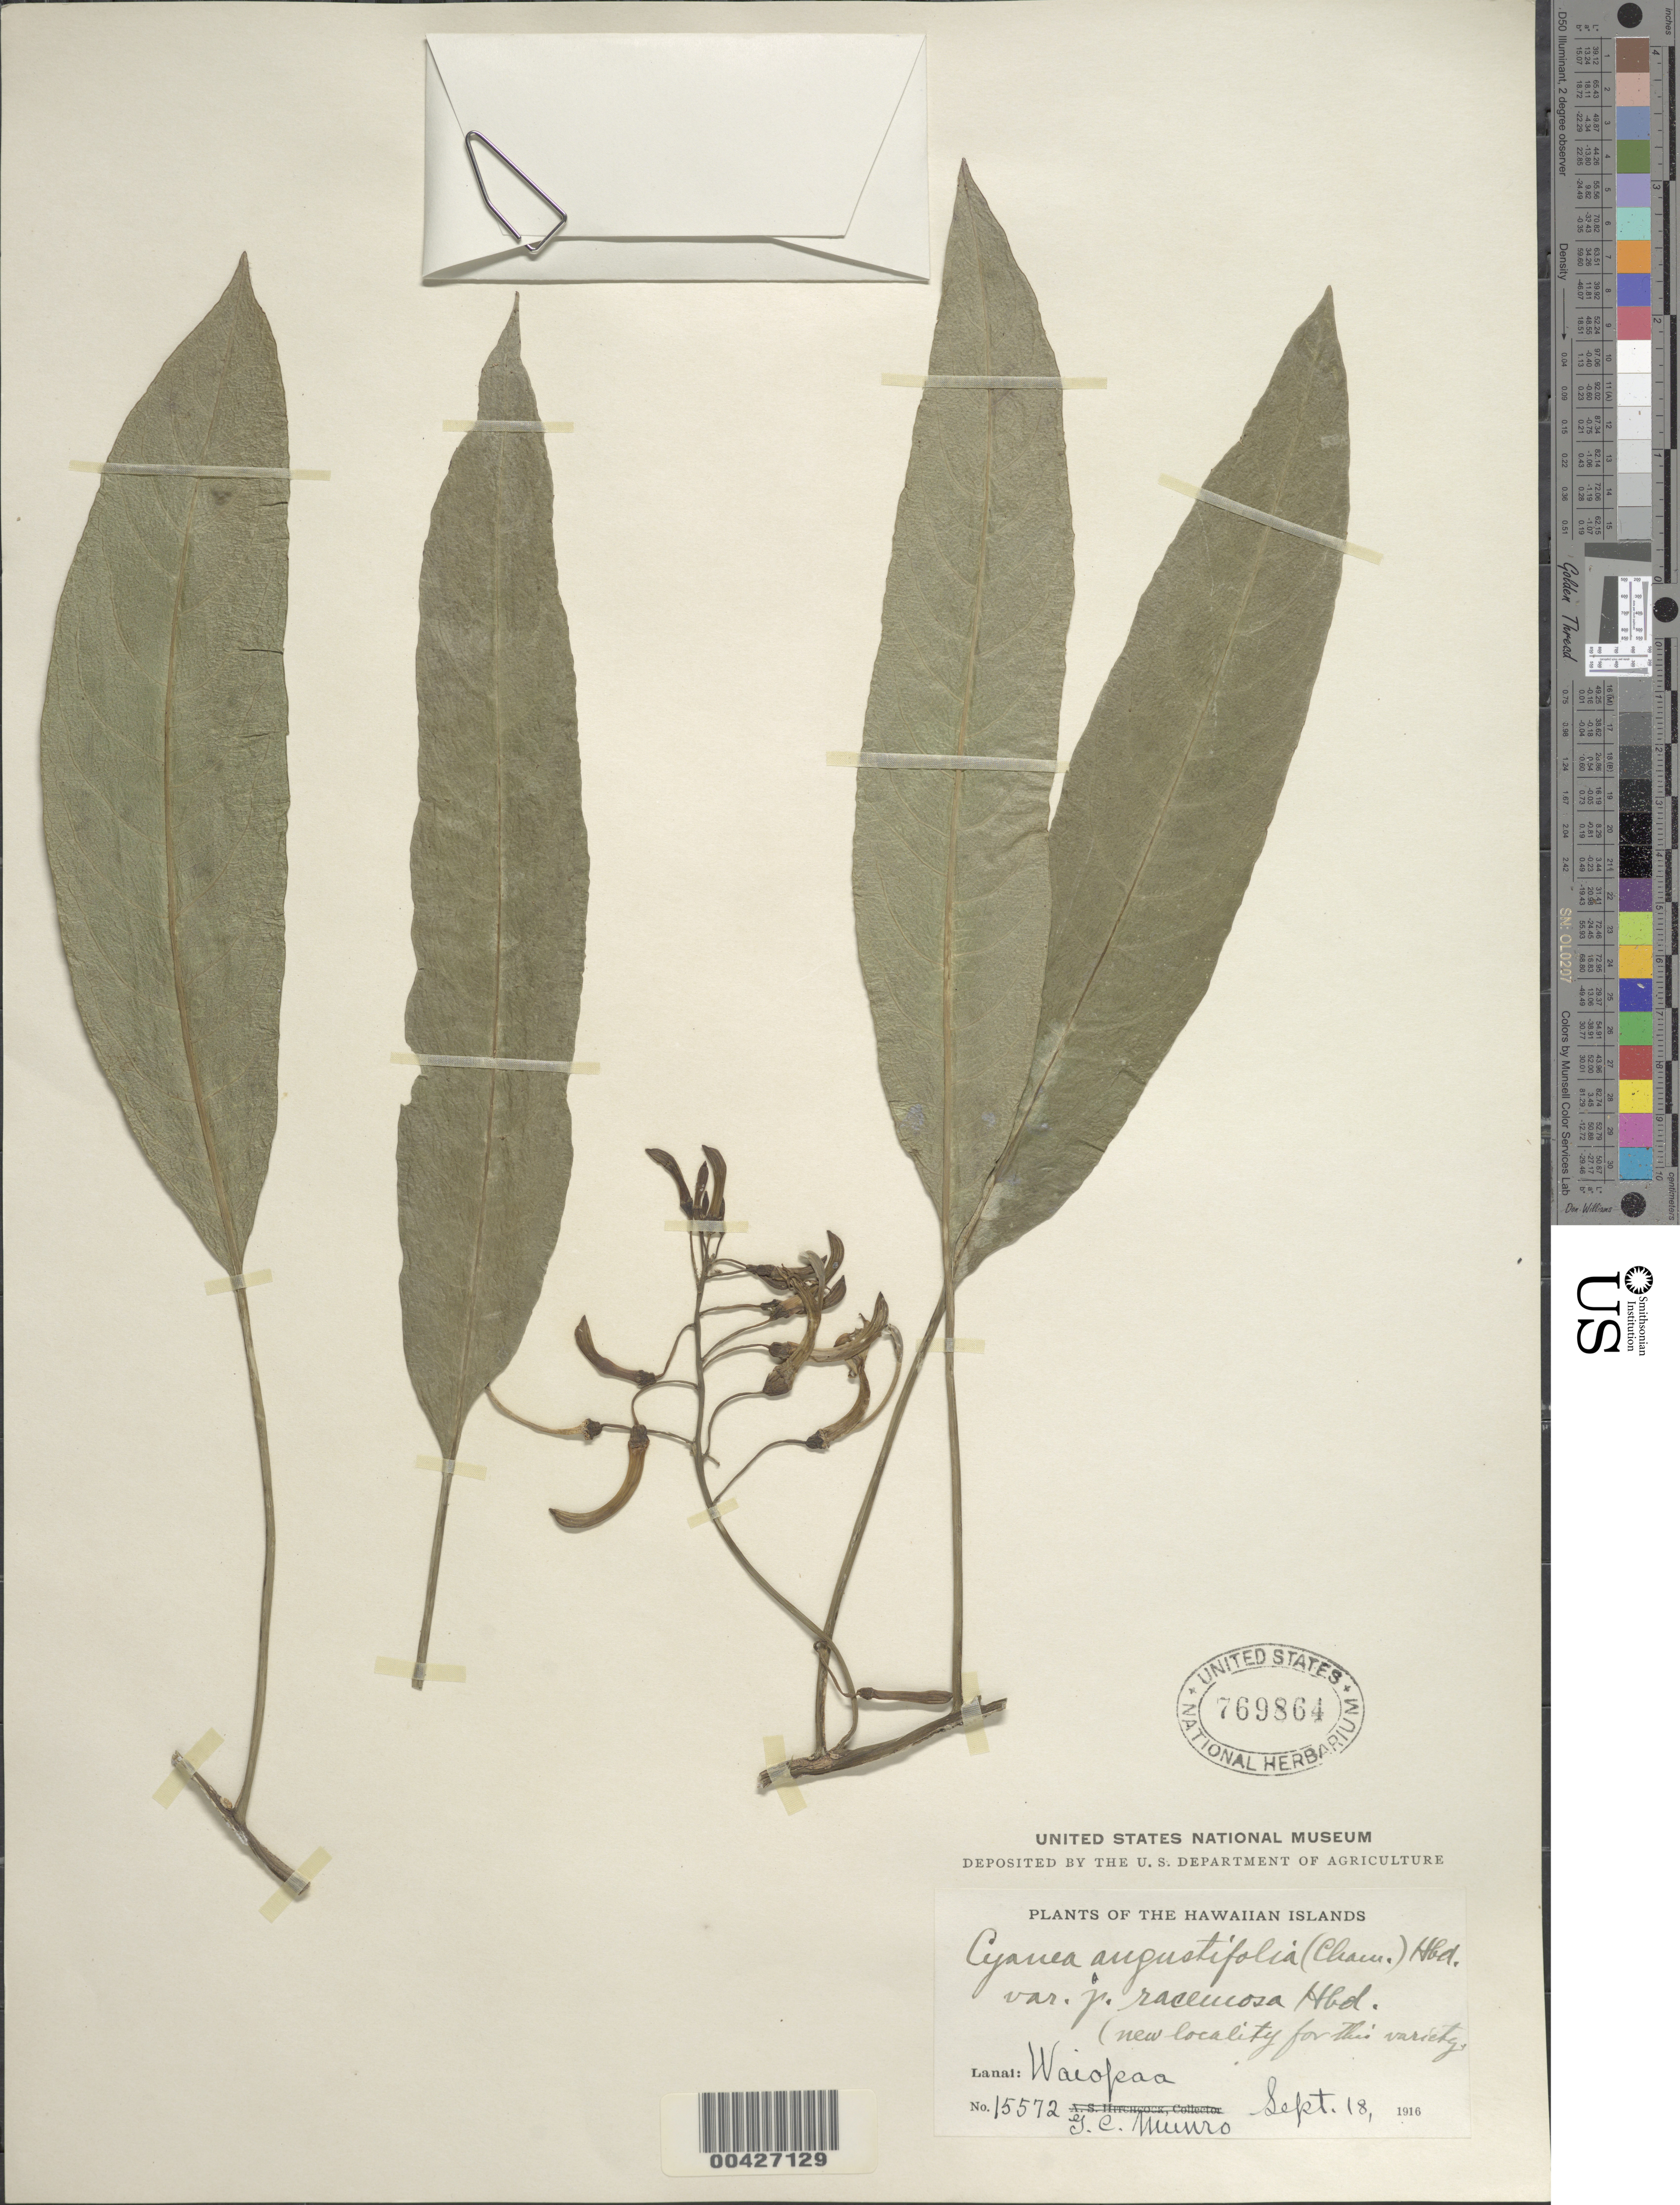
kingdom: Plantae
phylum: Tracheophyta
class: Magnoliopsida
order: Asterales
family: Campanulaceae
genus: Cyanea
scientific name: Cyanea angustifolia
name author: (Cham.) Hillebr.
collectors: G. C. Munro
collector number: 15572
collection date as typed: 18 Sep 1916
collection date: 1916-09-18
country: United States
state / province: Hawaii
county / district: Maui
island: Lana'i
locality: Waiopaa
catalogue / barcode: US 769864